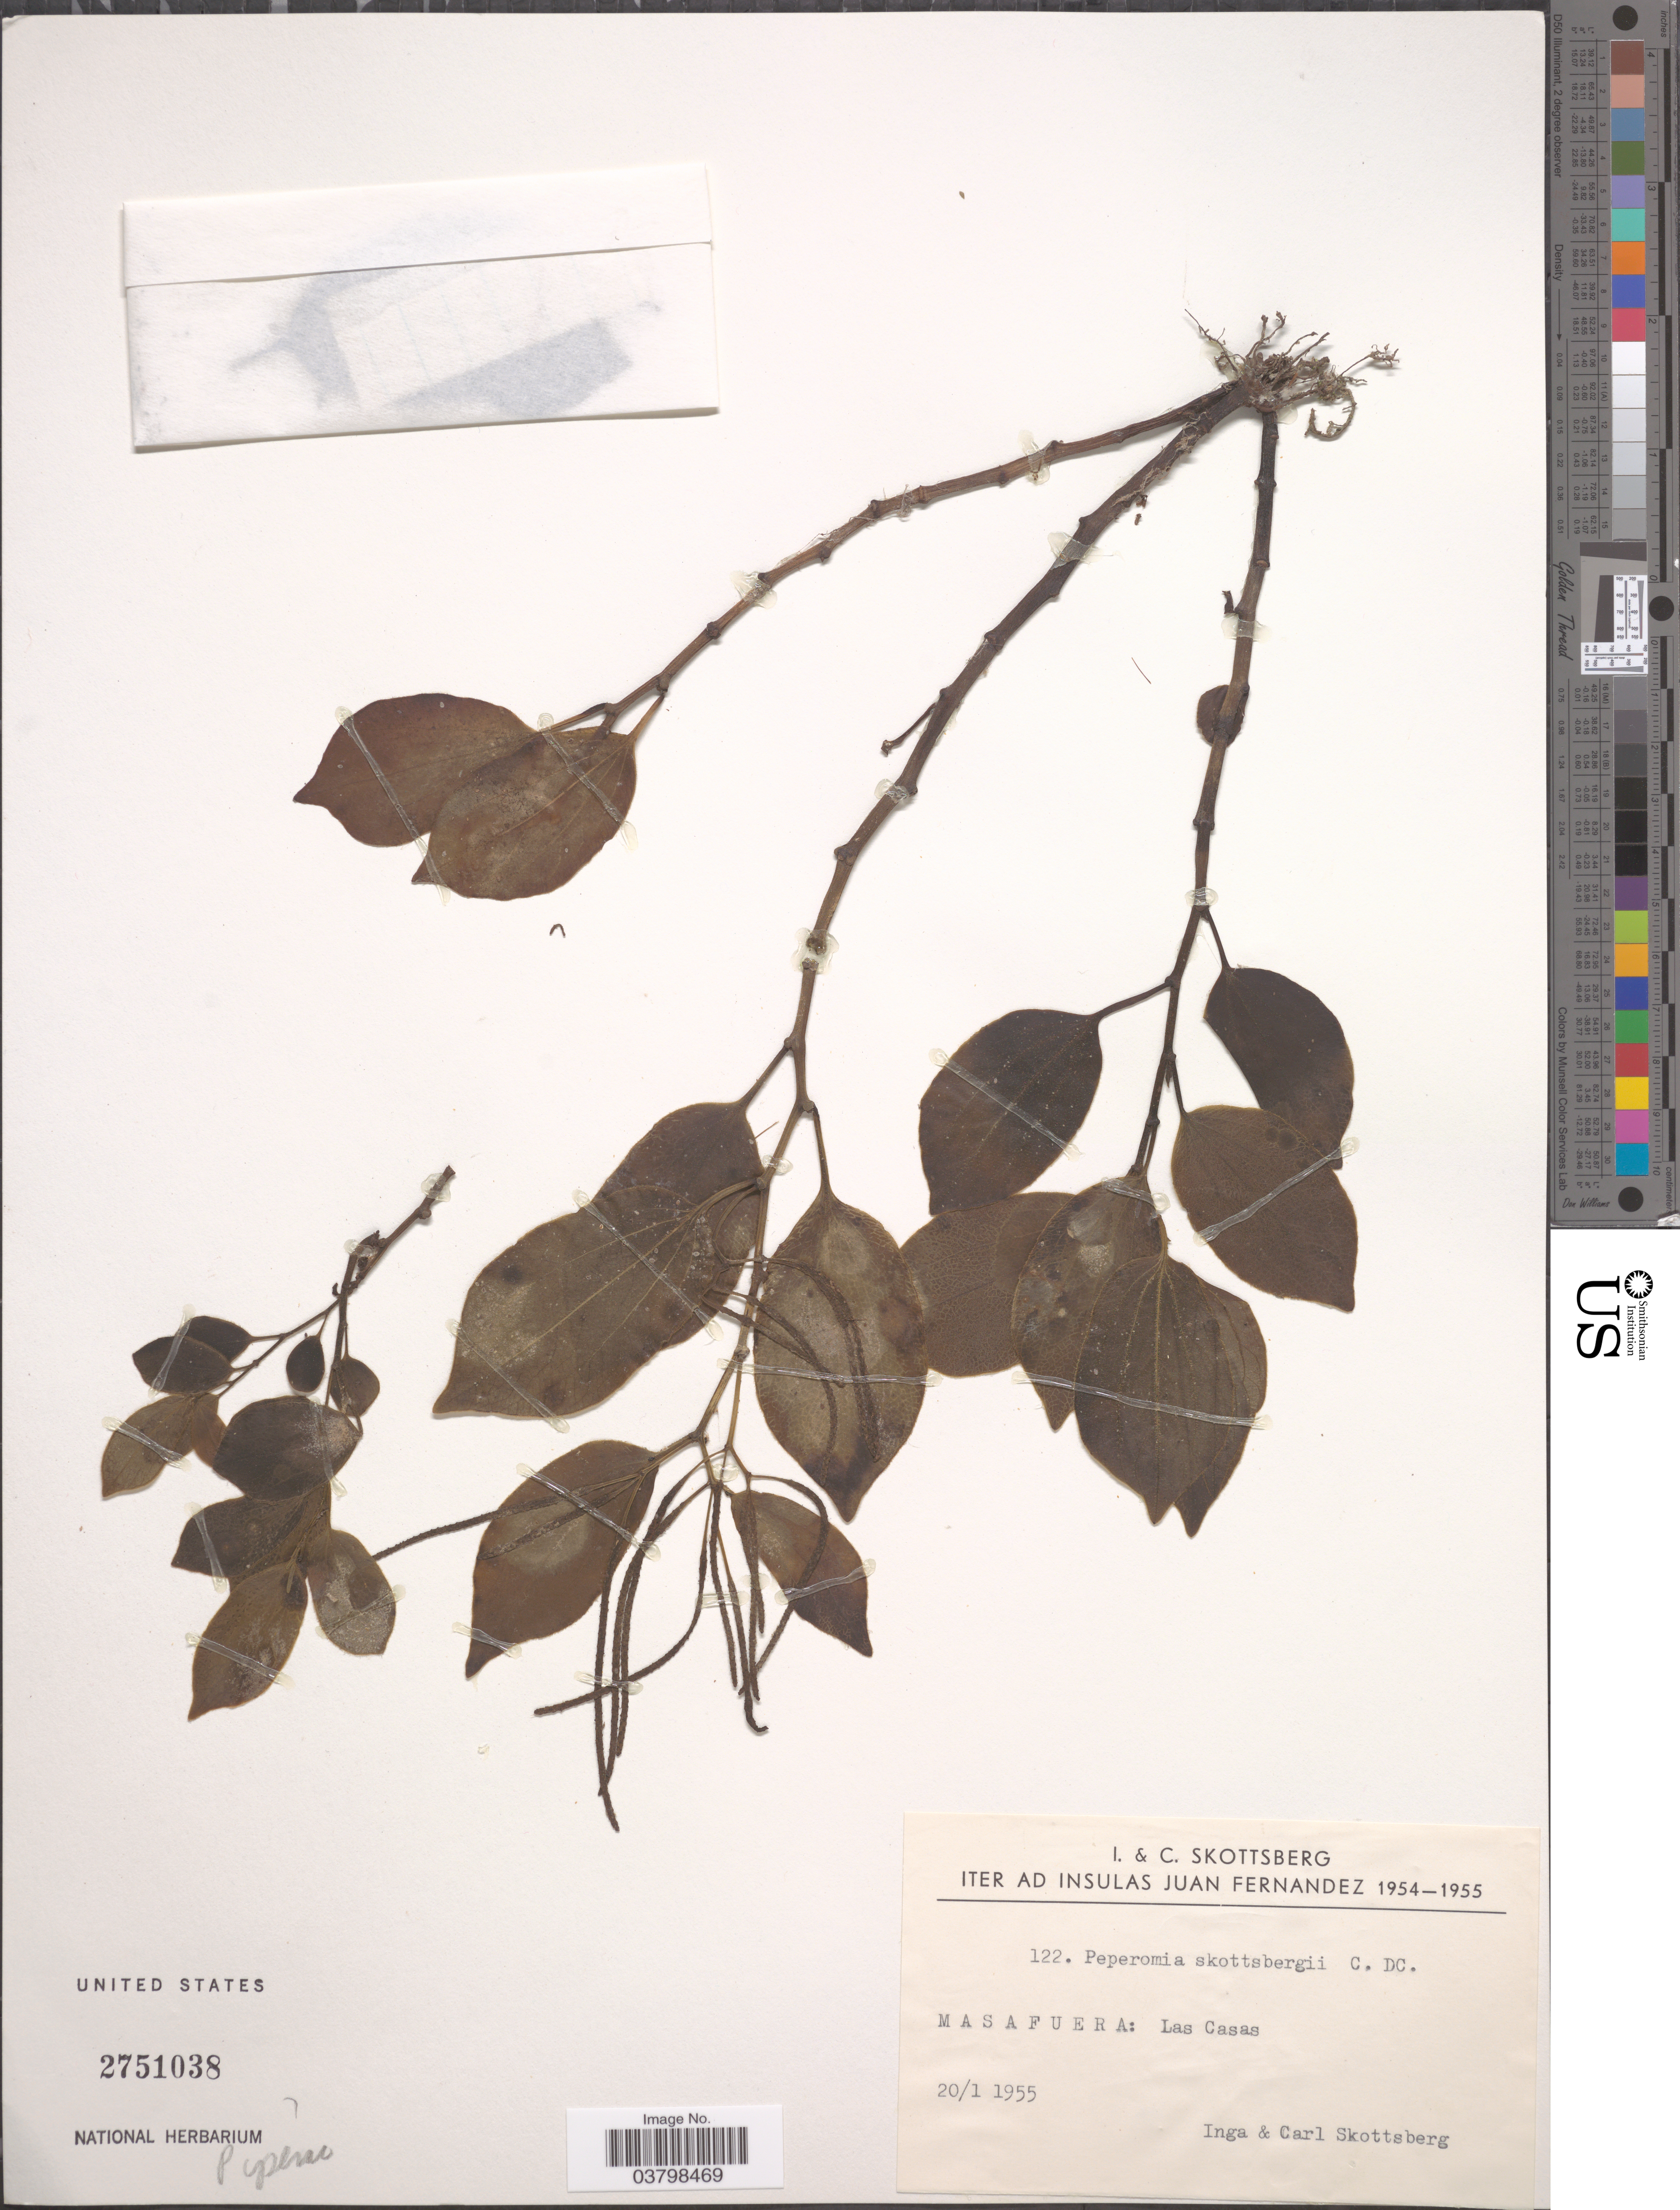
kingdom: Plantae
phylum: Tracheophyta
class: Magnoliopsida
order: Piperales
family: Piperaceae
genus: Peperomia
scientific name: Peperomia skottsbergii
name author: C. DC. ex Skottsb.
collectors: I. Skottsberg & C. Skottsberg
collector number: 122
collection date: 1955-01-20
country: Chile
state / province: Valparaíso (V)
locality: Iter ad Insulas Juan Fernandez. Masafuera: Las Casas.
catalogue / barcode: US 2751038